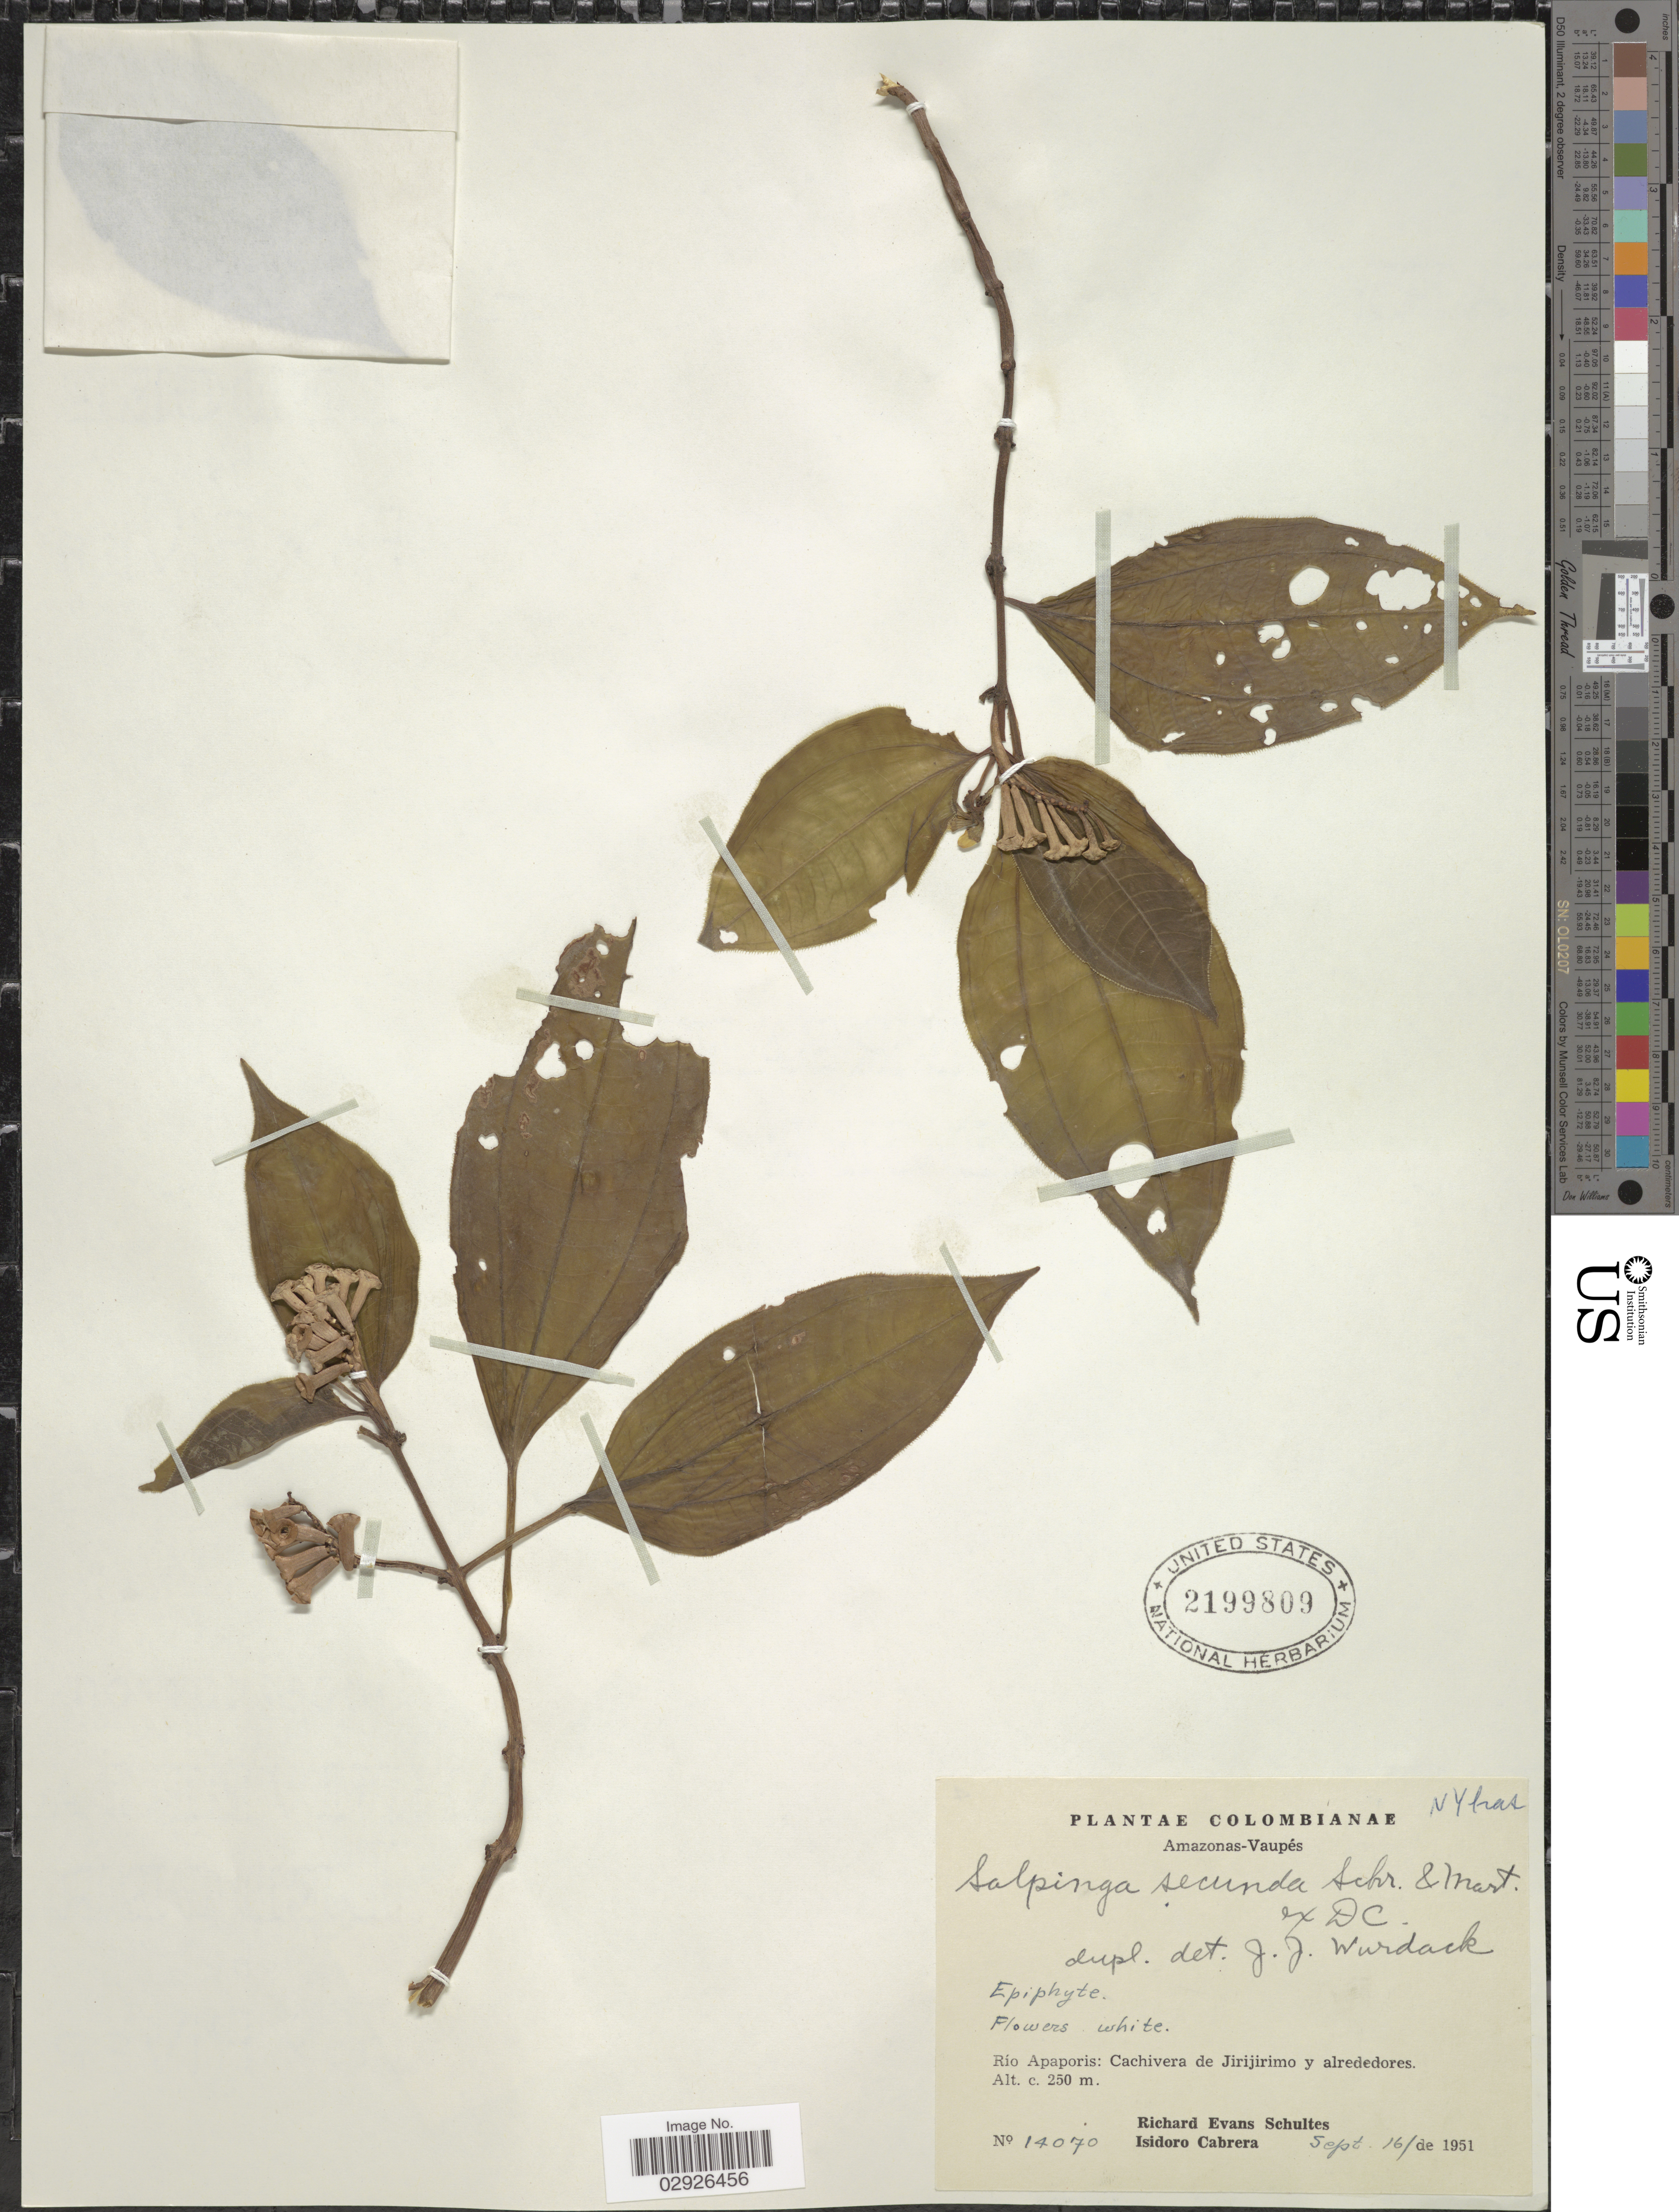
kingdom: Plantae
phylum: Tracheophyta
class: Magnoliopsida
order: Myrtales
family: Melastomataceae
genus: Salpinga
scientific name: Salpinga secunda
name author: Schrank & Mart. ex DC.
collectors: R. E. Schultes & I. Cabrera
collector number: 14070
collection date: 1951-09-16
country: Colombia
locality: Amazonas-Vaupés. Río Apaporis: Cachivera de Jirijirmo y alrededores.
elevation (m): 250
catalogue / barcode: US 2199809